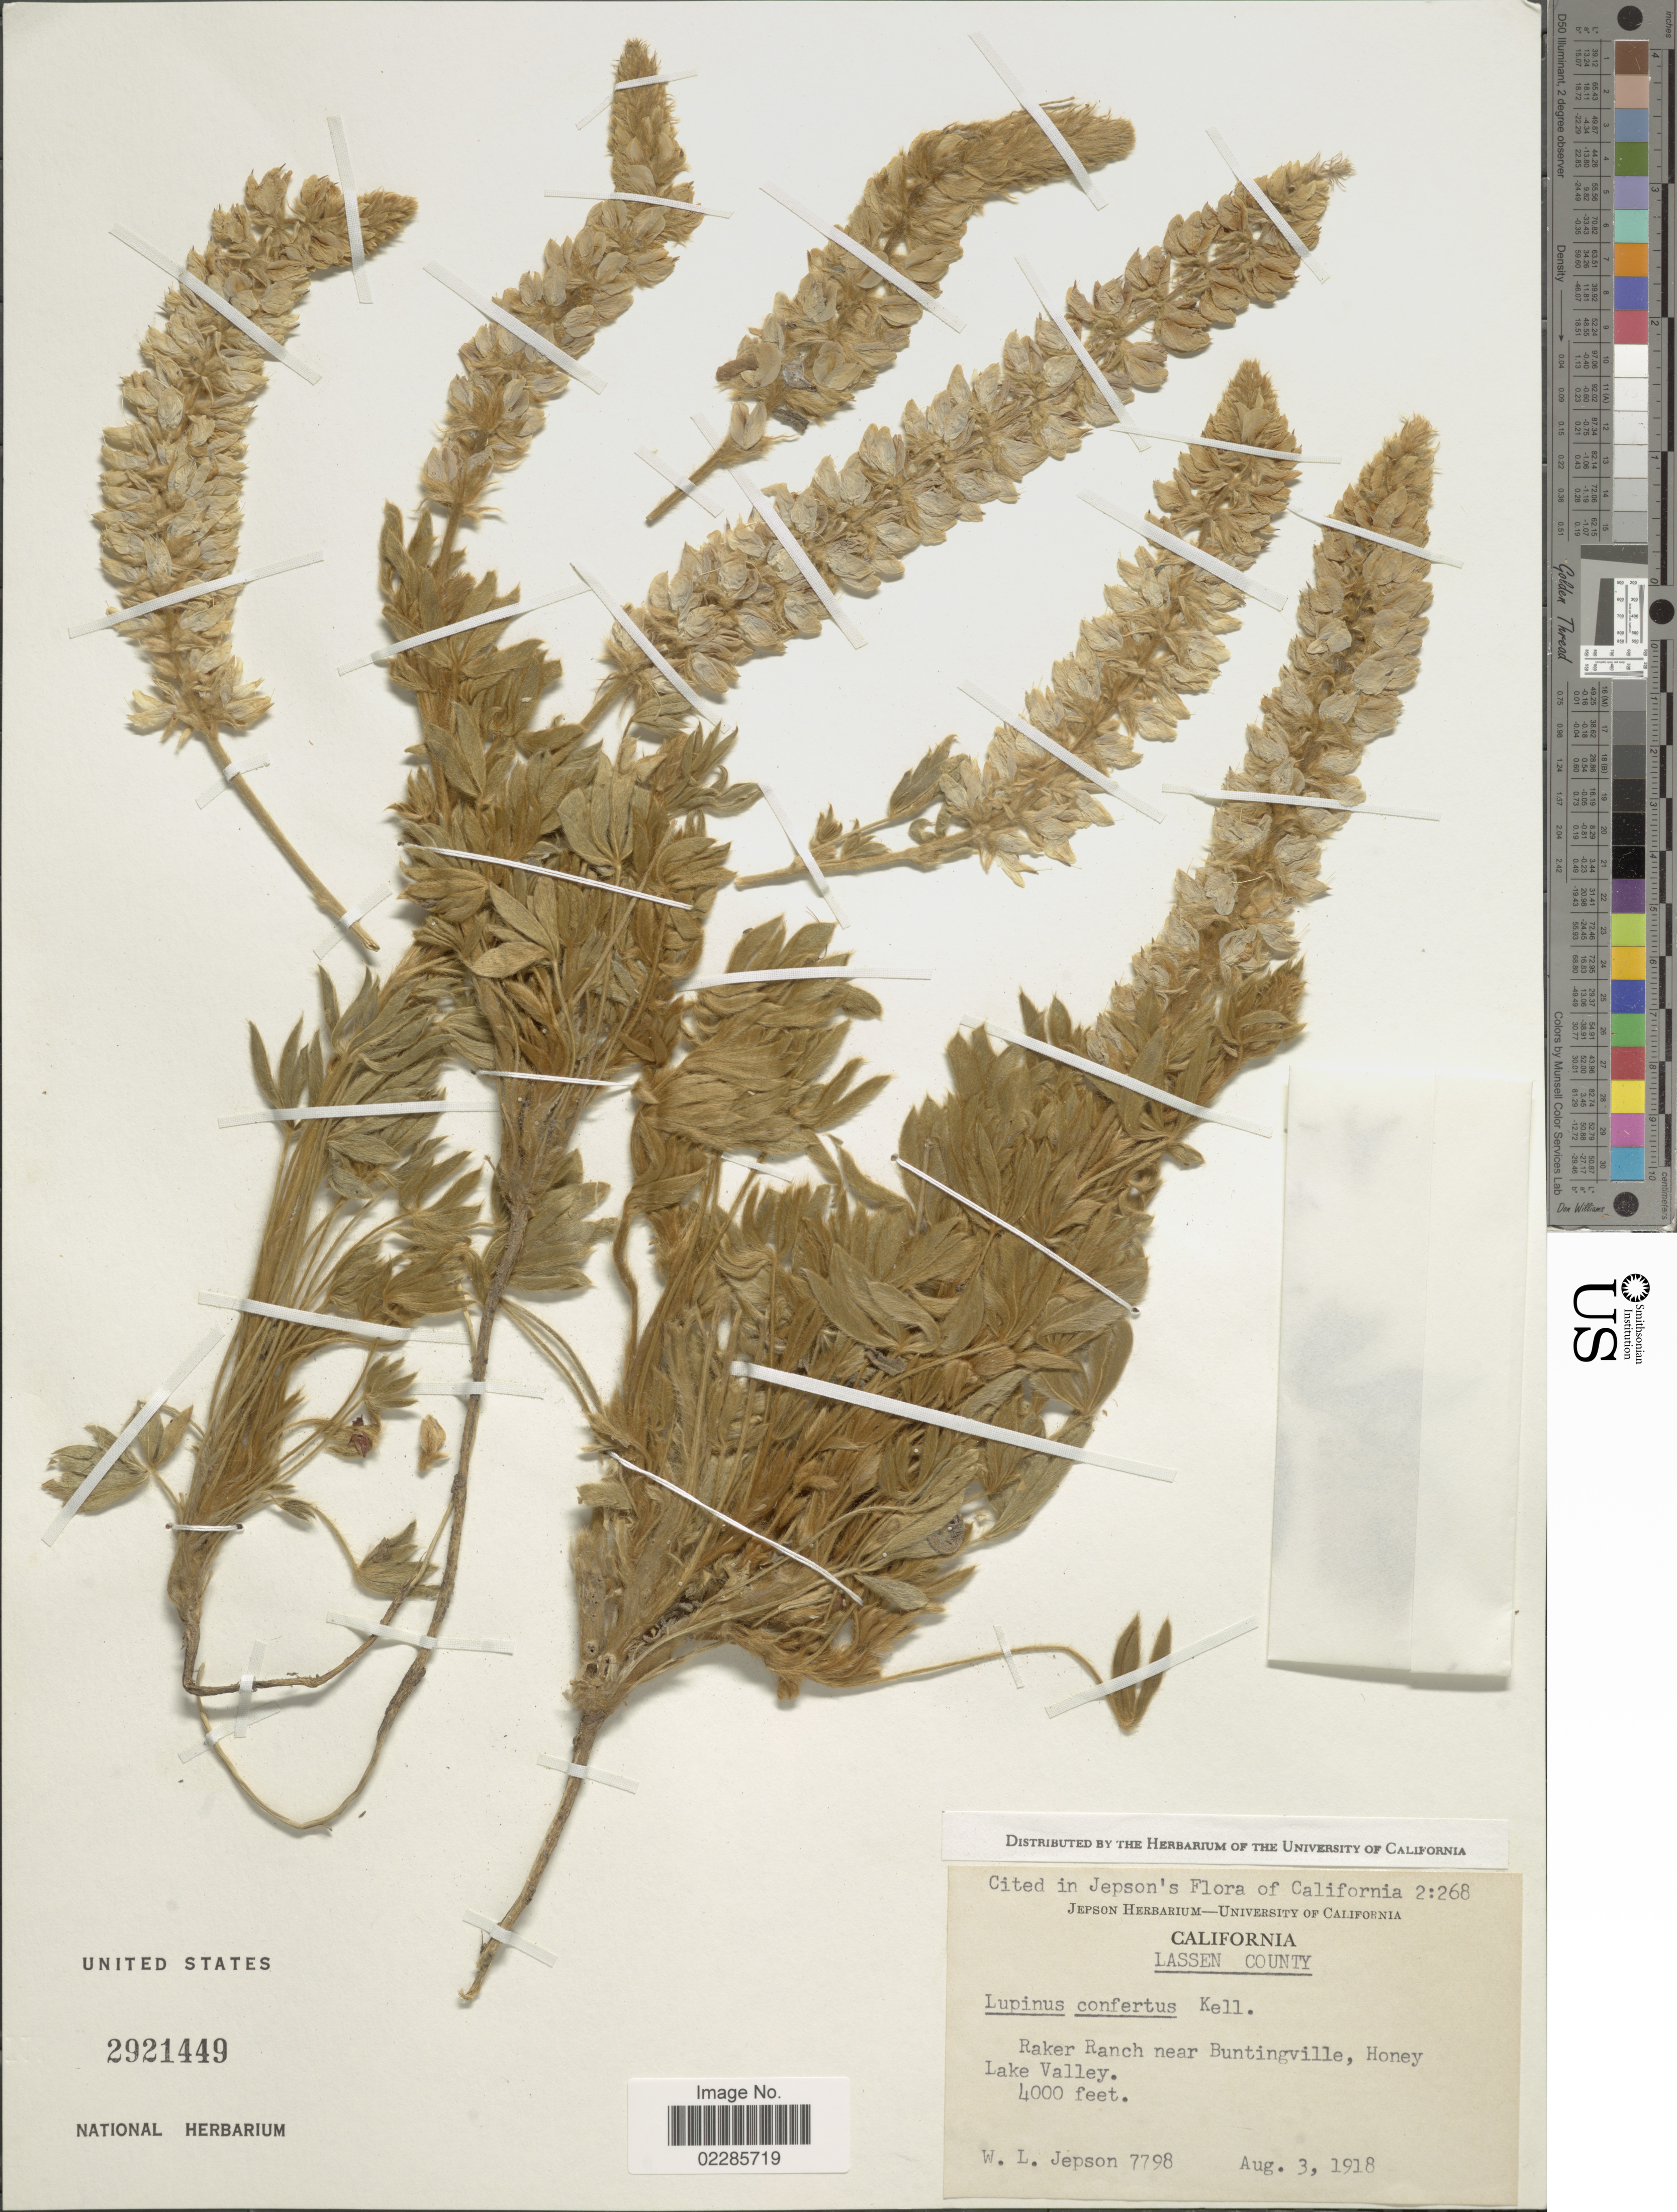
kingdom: Plantae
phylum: Tracheophyta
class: Magnoliopsida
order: Fabales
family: Fabaceae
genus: Lupinus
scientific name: Lupinus confertus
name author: Kellogg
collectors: W. L. Jepson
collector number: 7798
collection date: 1918-08-03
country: United States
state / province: California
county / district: Lassen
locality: Lassen County, Raker Ranche near Buntingville, Honey Lake Valley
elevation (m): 1219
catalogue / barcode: US 2921449